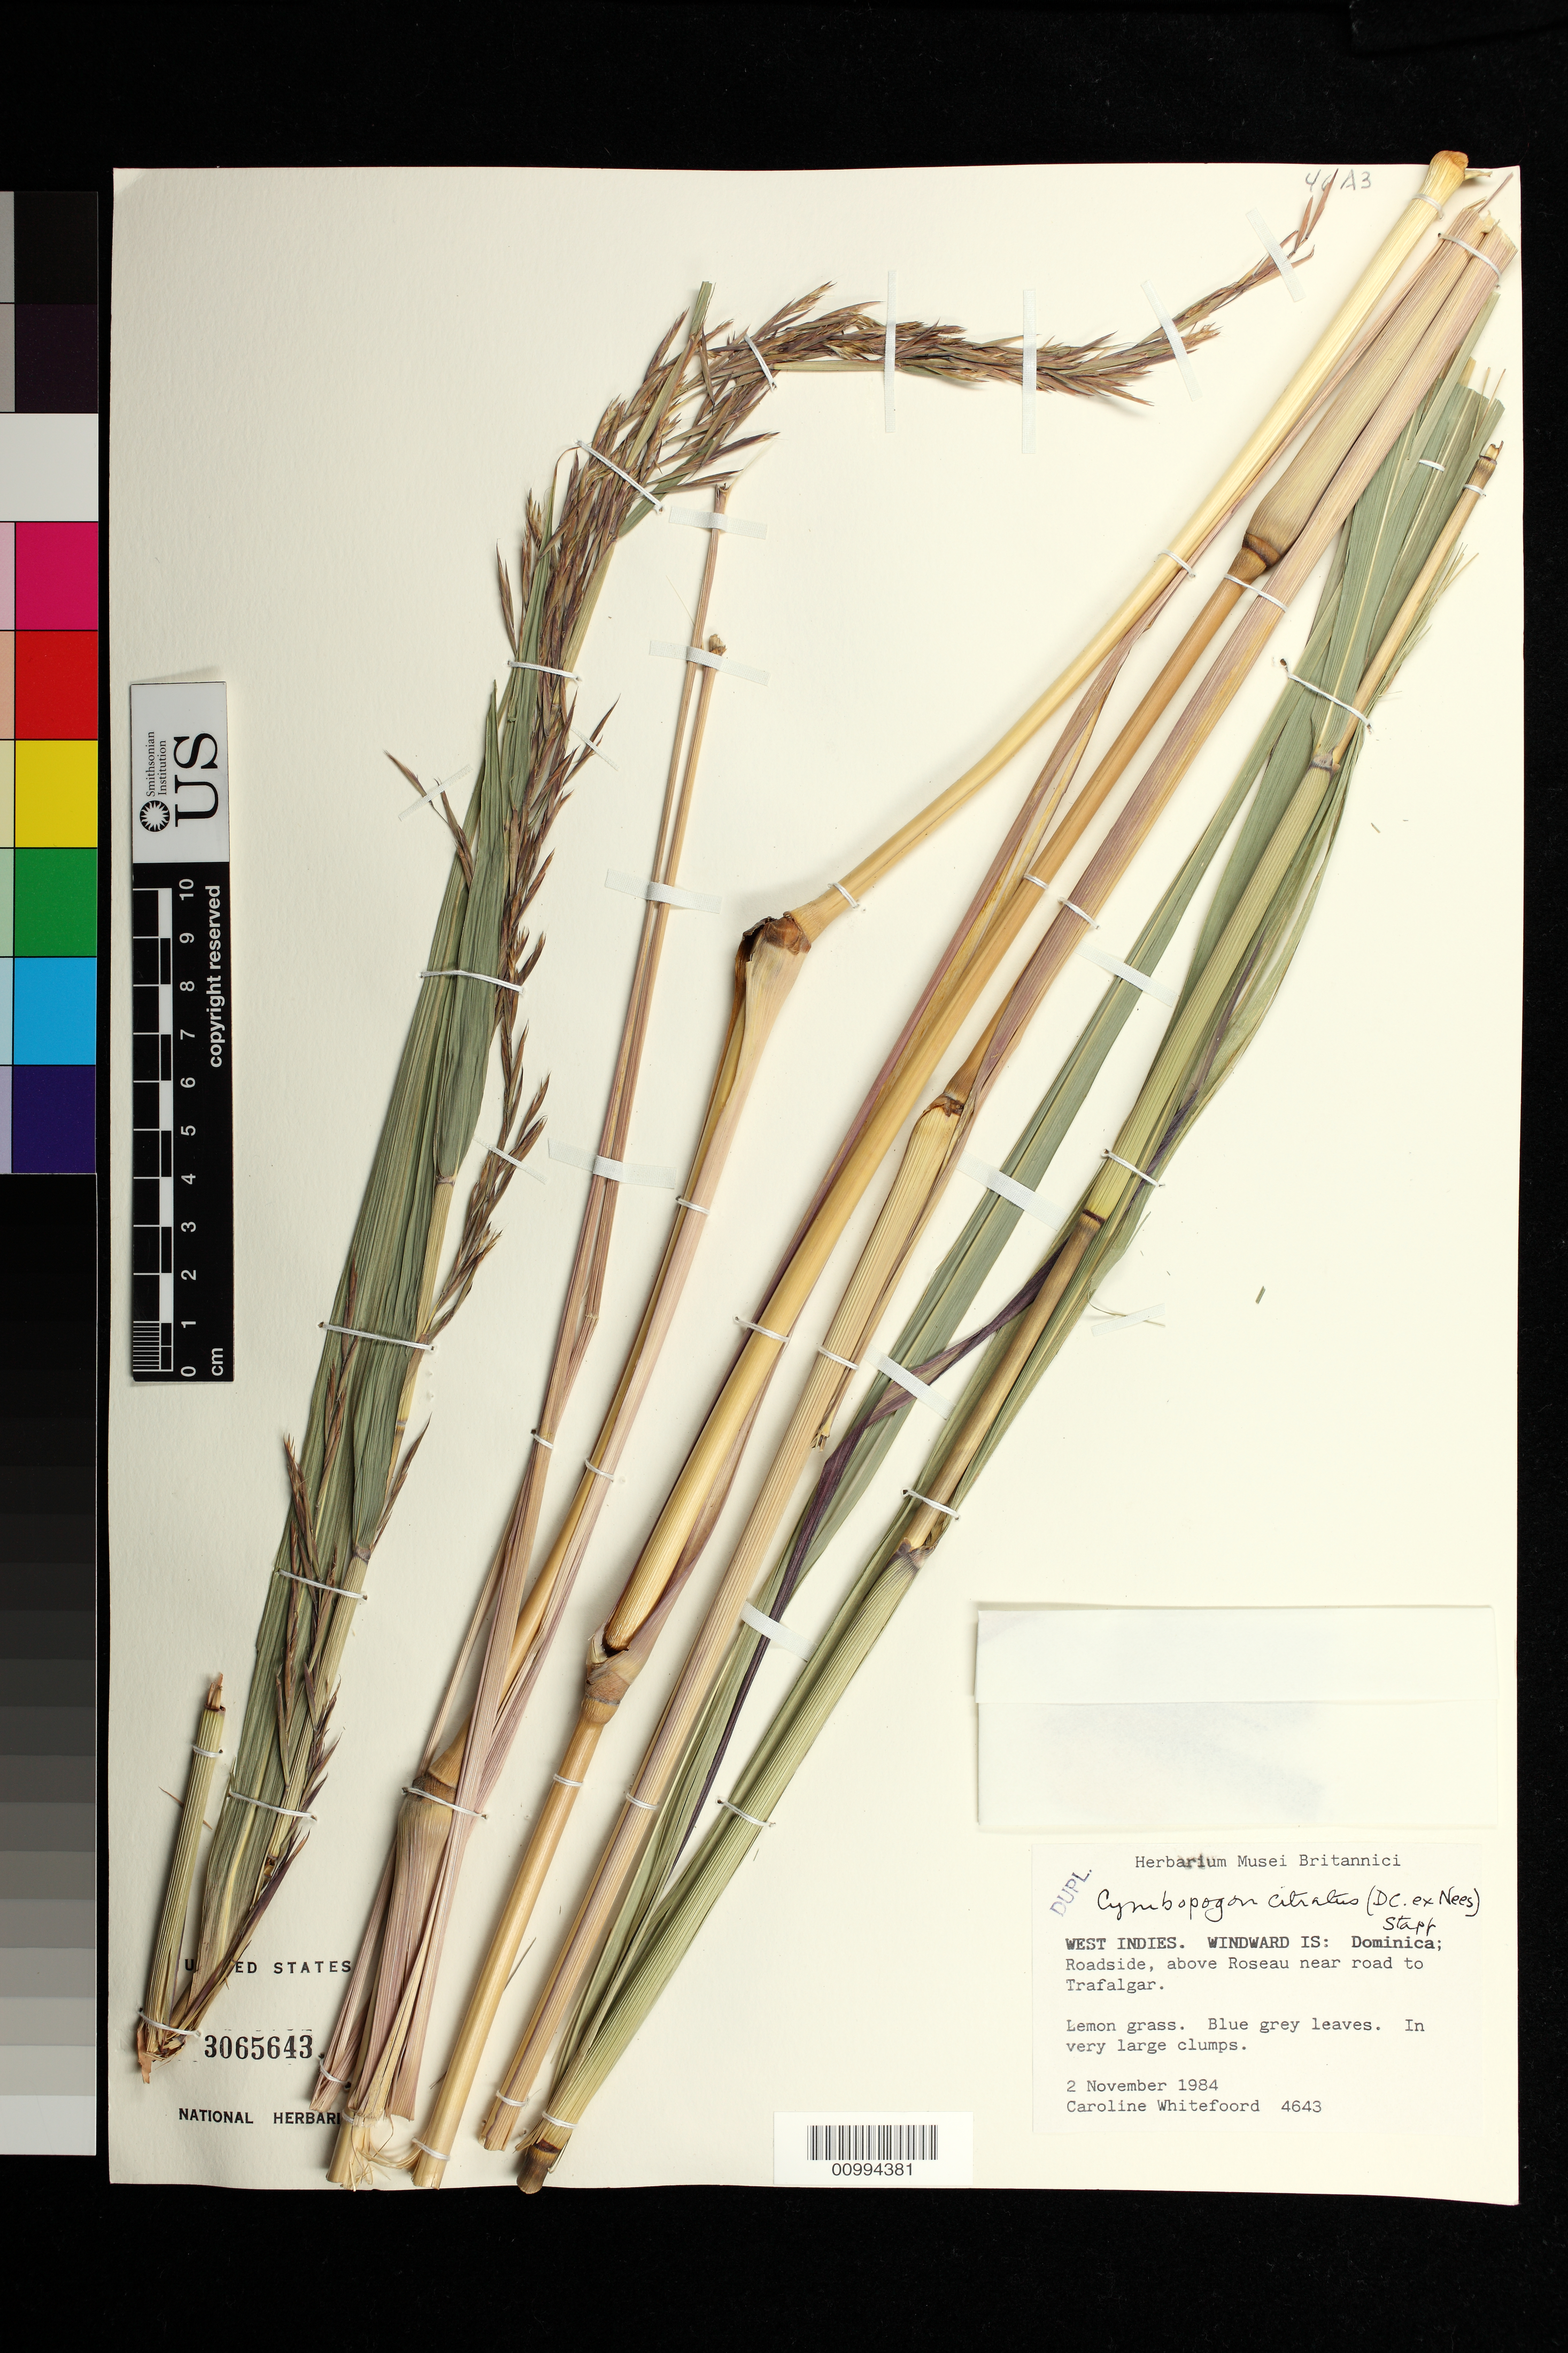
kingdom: Plantae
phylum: Tracheophyta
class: Liliopsida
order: Poales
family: Poaceae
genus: Cymbopogon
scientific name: Cymbopogon citratus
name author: (DC.) Stapf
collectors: C. Whitefoord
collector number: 4643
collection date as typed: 02 Nov 1984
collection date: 1984-11-02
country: Dominica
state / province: St. George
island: Dominica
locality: Winward Island, near Trafalgar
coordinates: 0 N, 0 E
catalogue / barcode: US 3065643